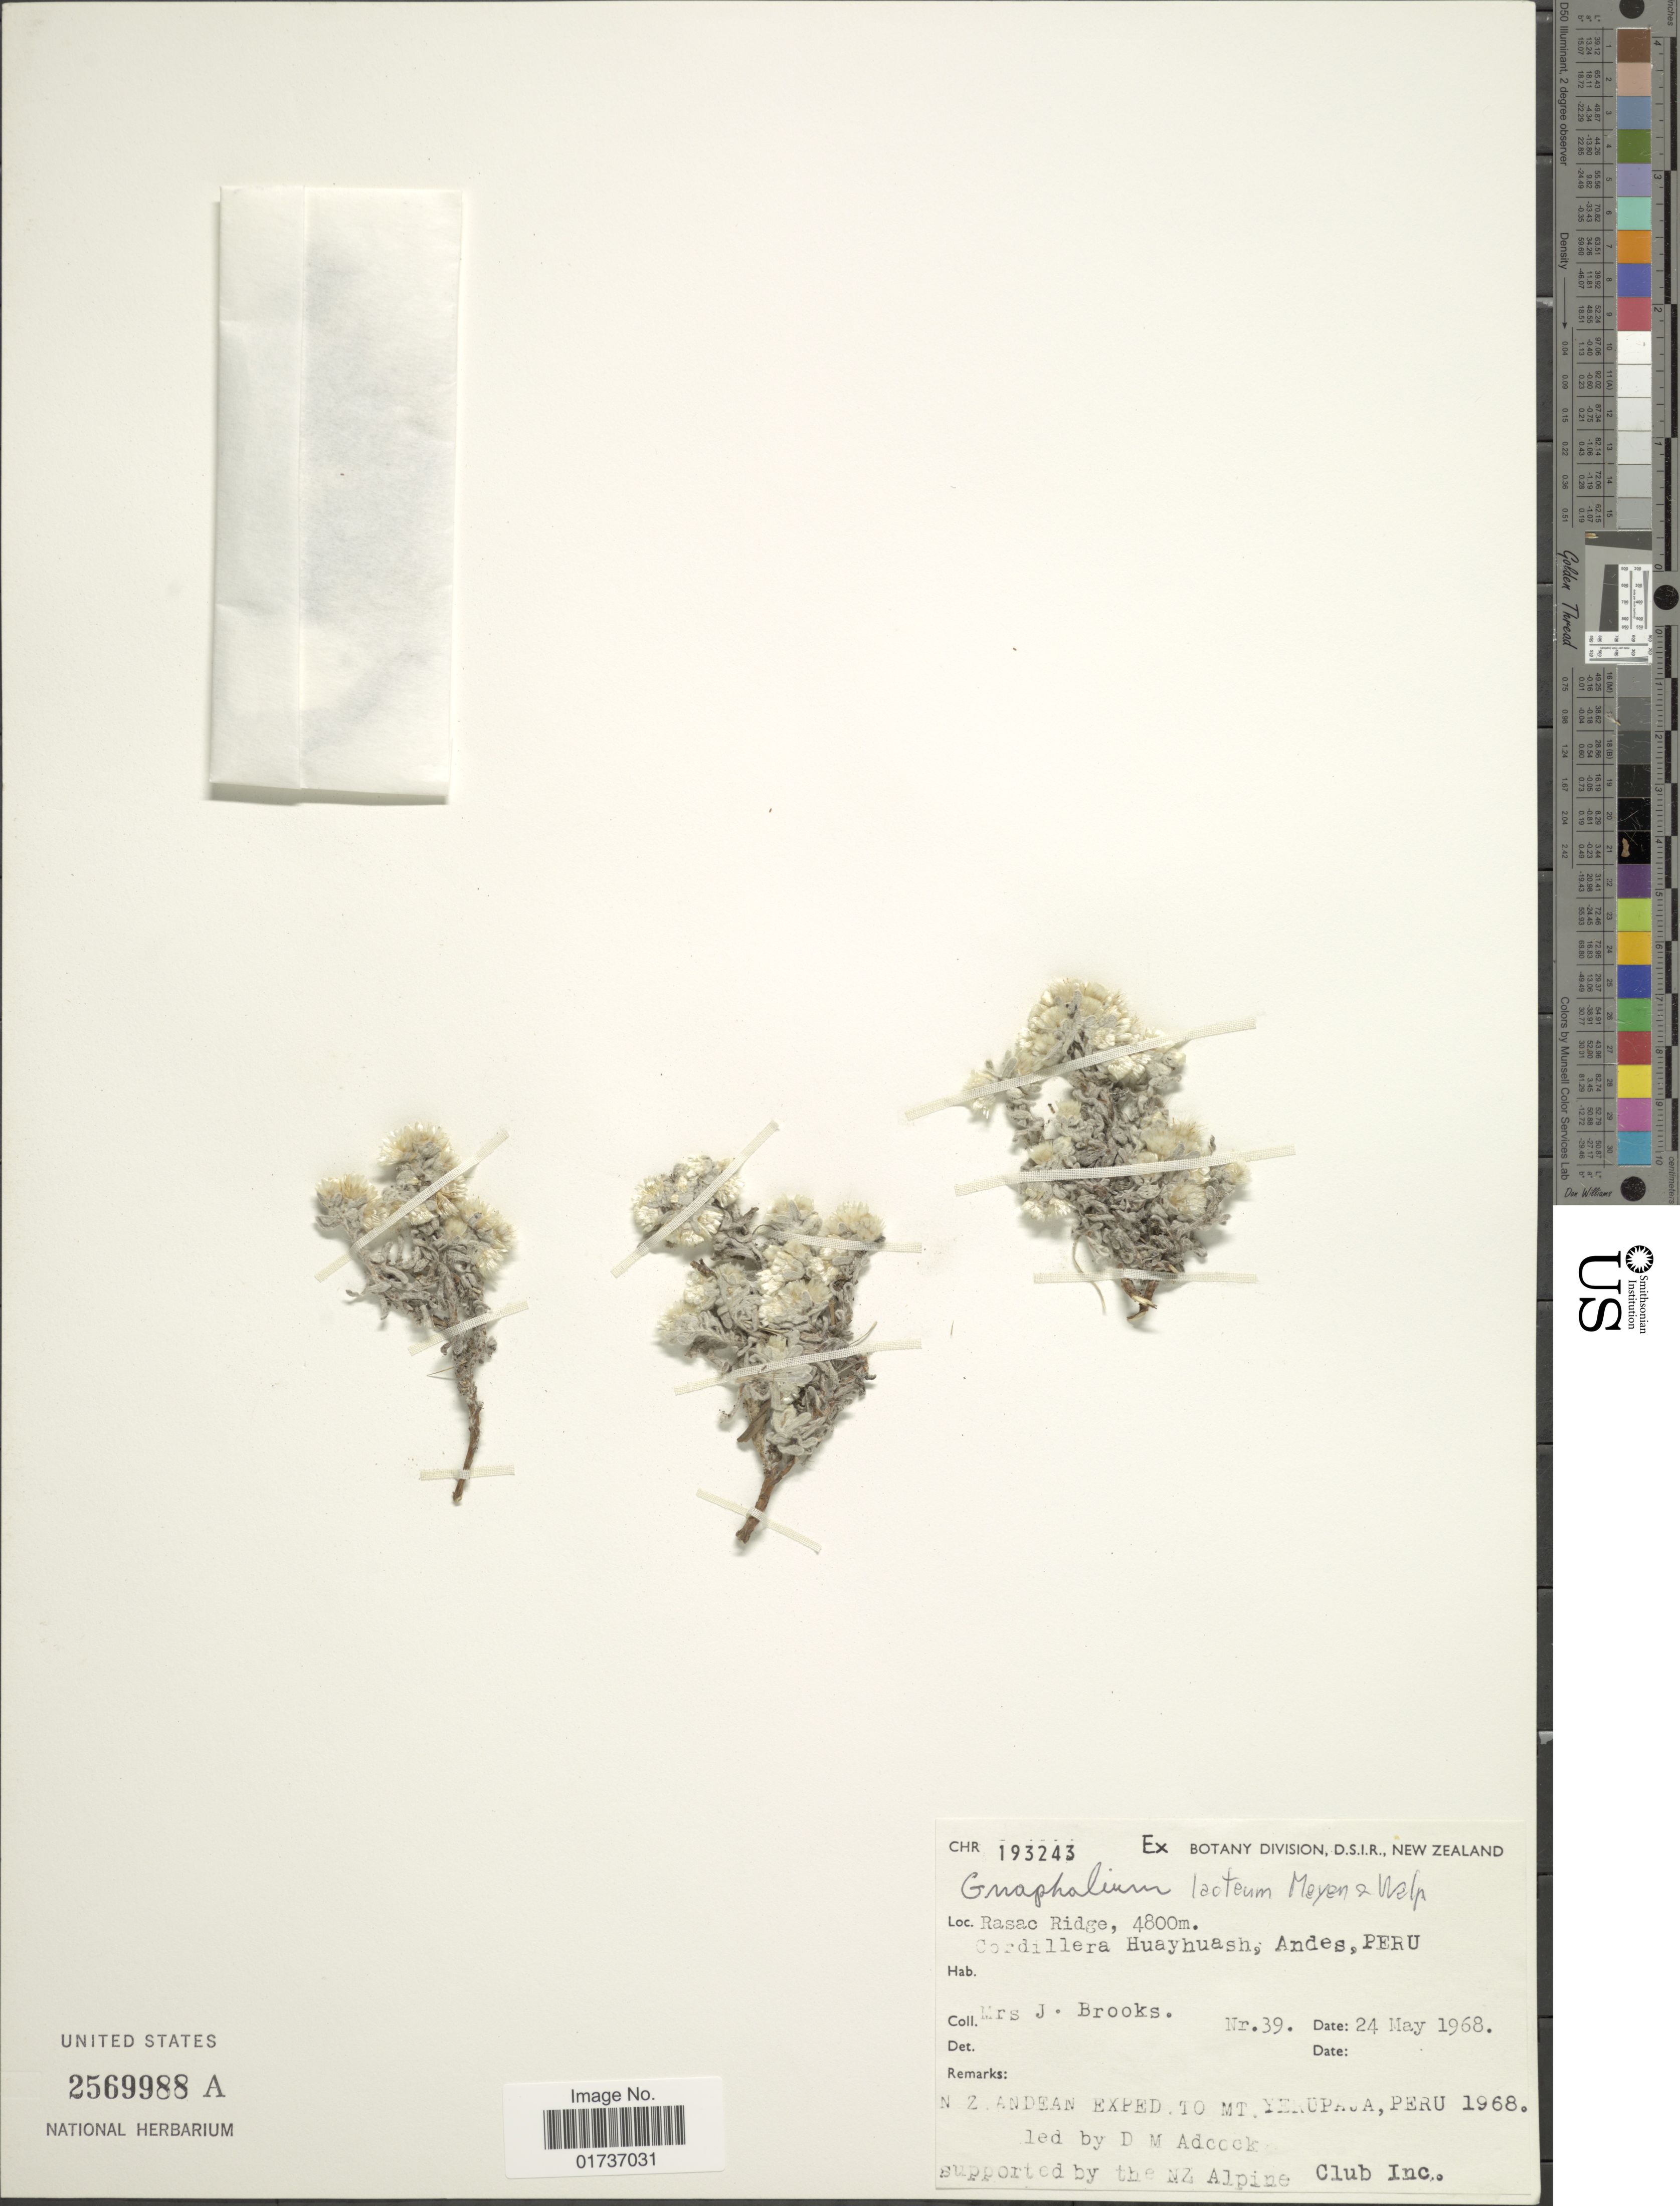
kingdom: Plantae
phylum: Tracheophyta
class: Magnoliopsida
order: Asterales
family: Asteraceae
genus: Gnaphalium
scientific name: Gnaphalium lacteum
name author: Meyen & Walp.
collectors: J. Brooks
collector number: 39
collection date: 1968-05-24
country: Peru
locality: Rasac Ridge, Cordillera Huayhuash, Andes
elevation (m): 4800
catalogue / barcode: US 2569988A